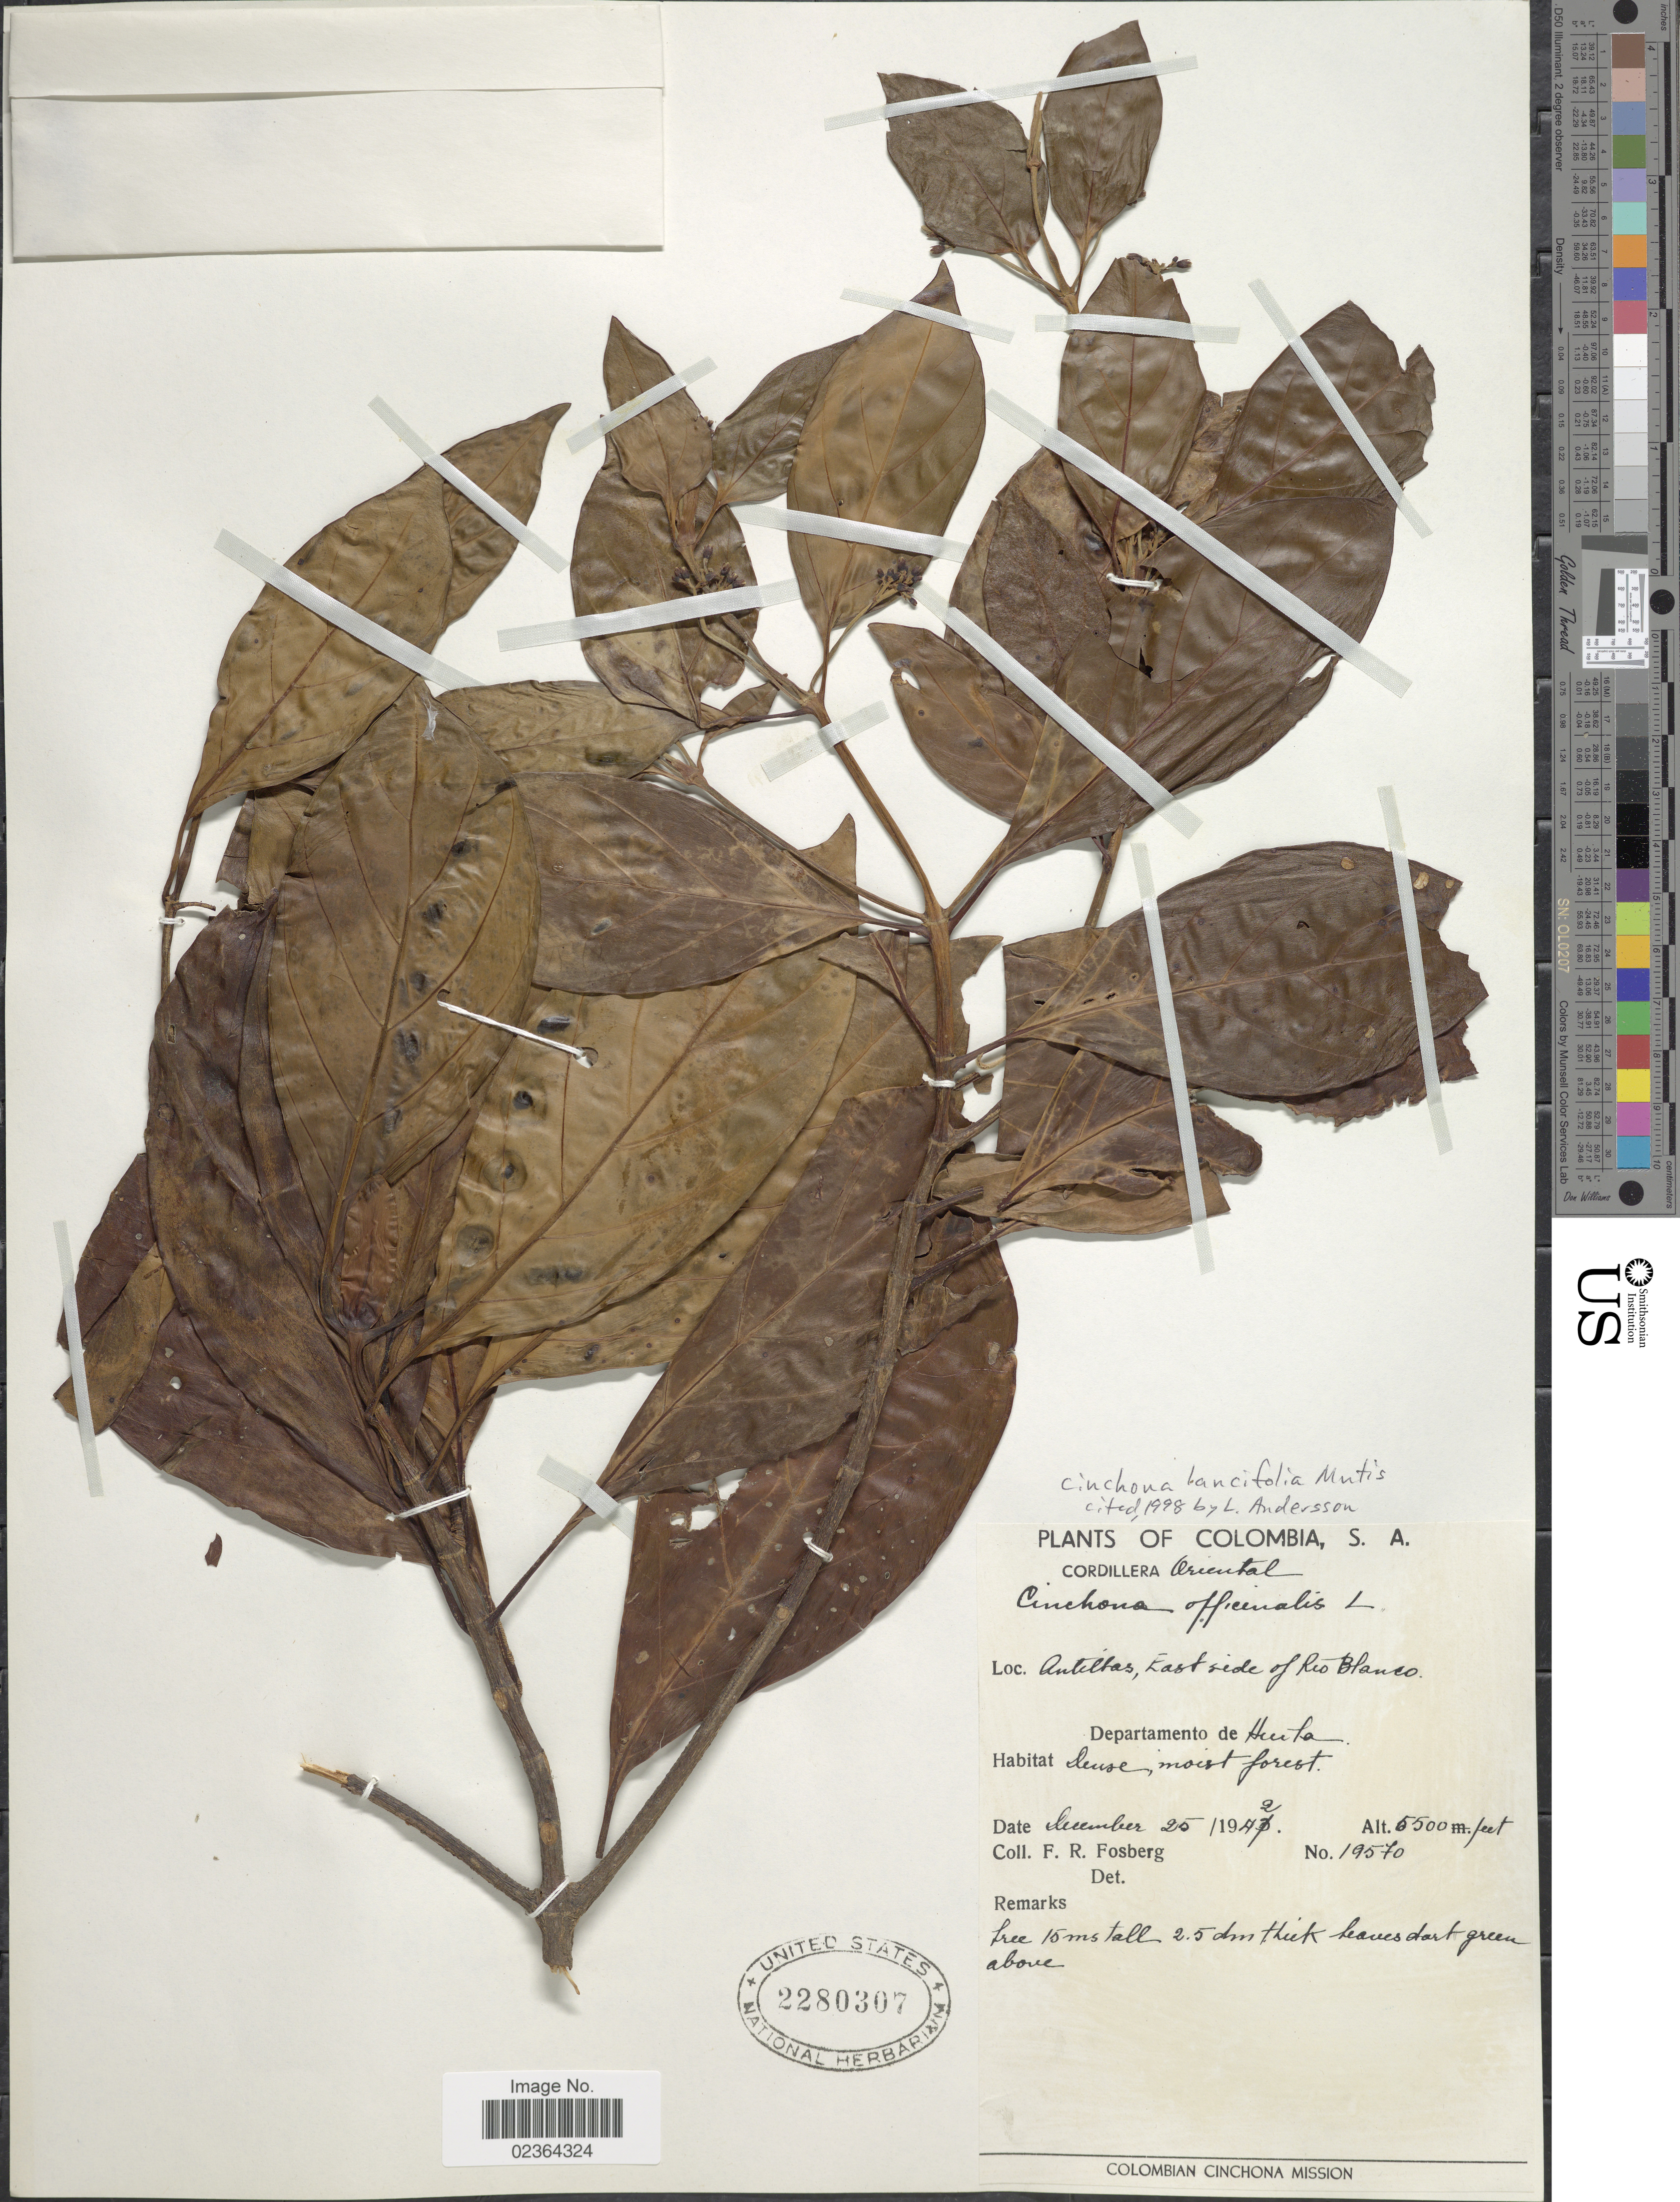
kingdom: Plantae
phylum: Tracheophyta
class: Magnoliopsida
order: Gentianales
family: Rubiaceae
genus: Cinchona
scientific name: Cinchona lancifolia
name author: Mutis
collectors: F. R. Fosberg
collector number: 19570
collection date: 1942-12-25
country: Colombia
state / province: Huila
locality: Cordillera Oriental, Antiltas, East side of Rio Blanco, Departamenti de Huila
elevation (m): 1676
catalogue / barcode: US 2280307